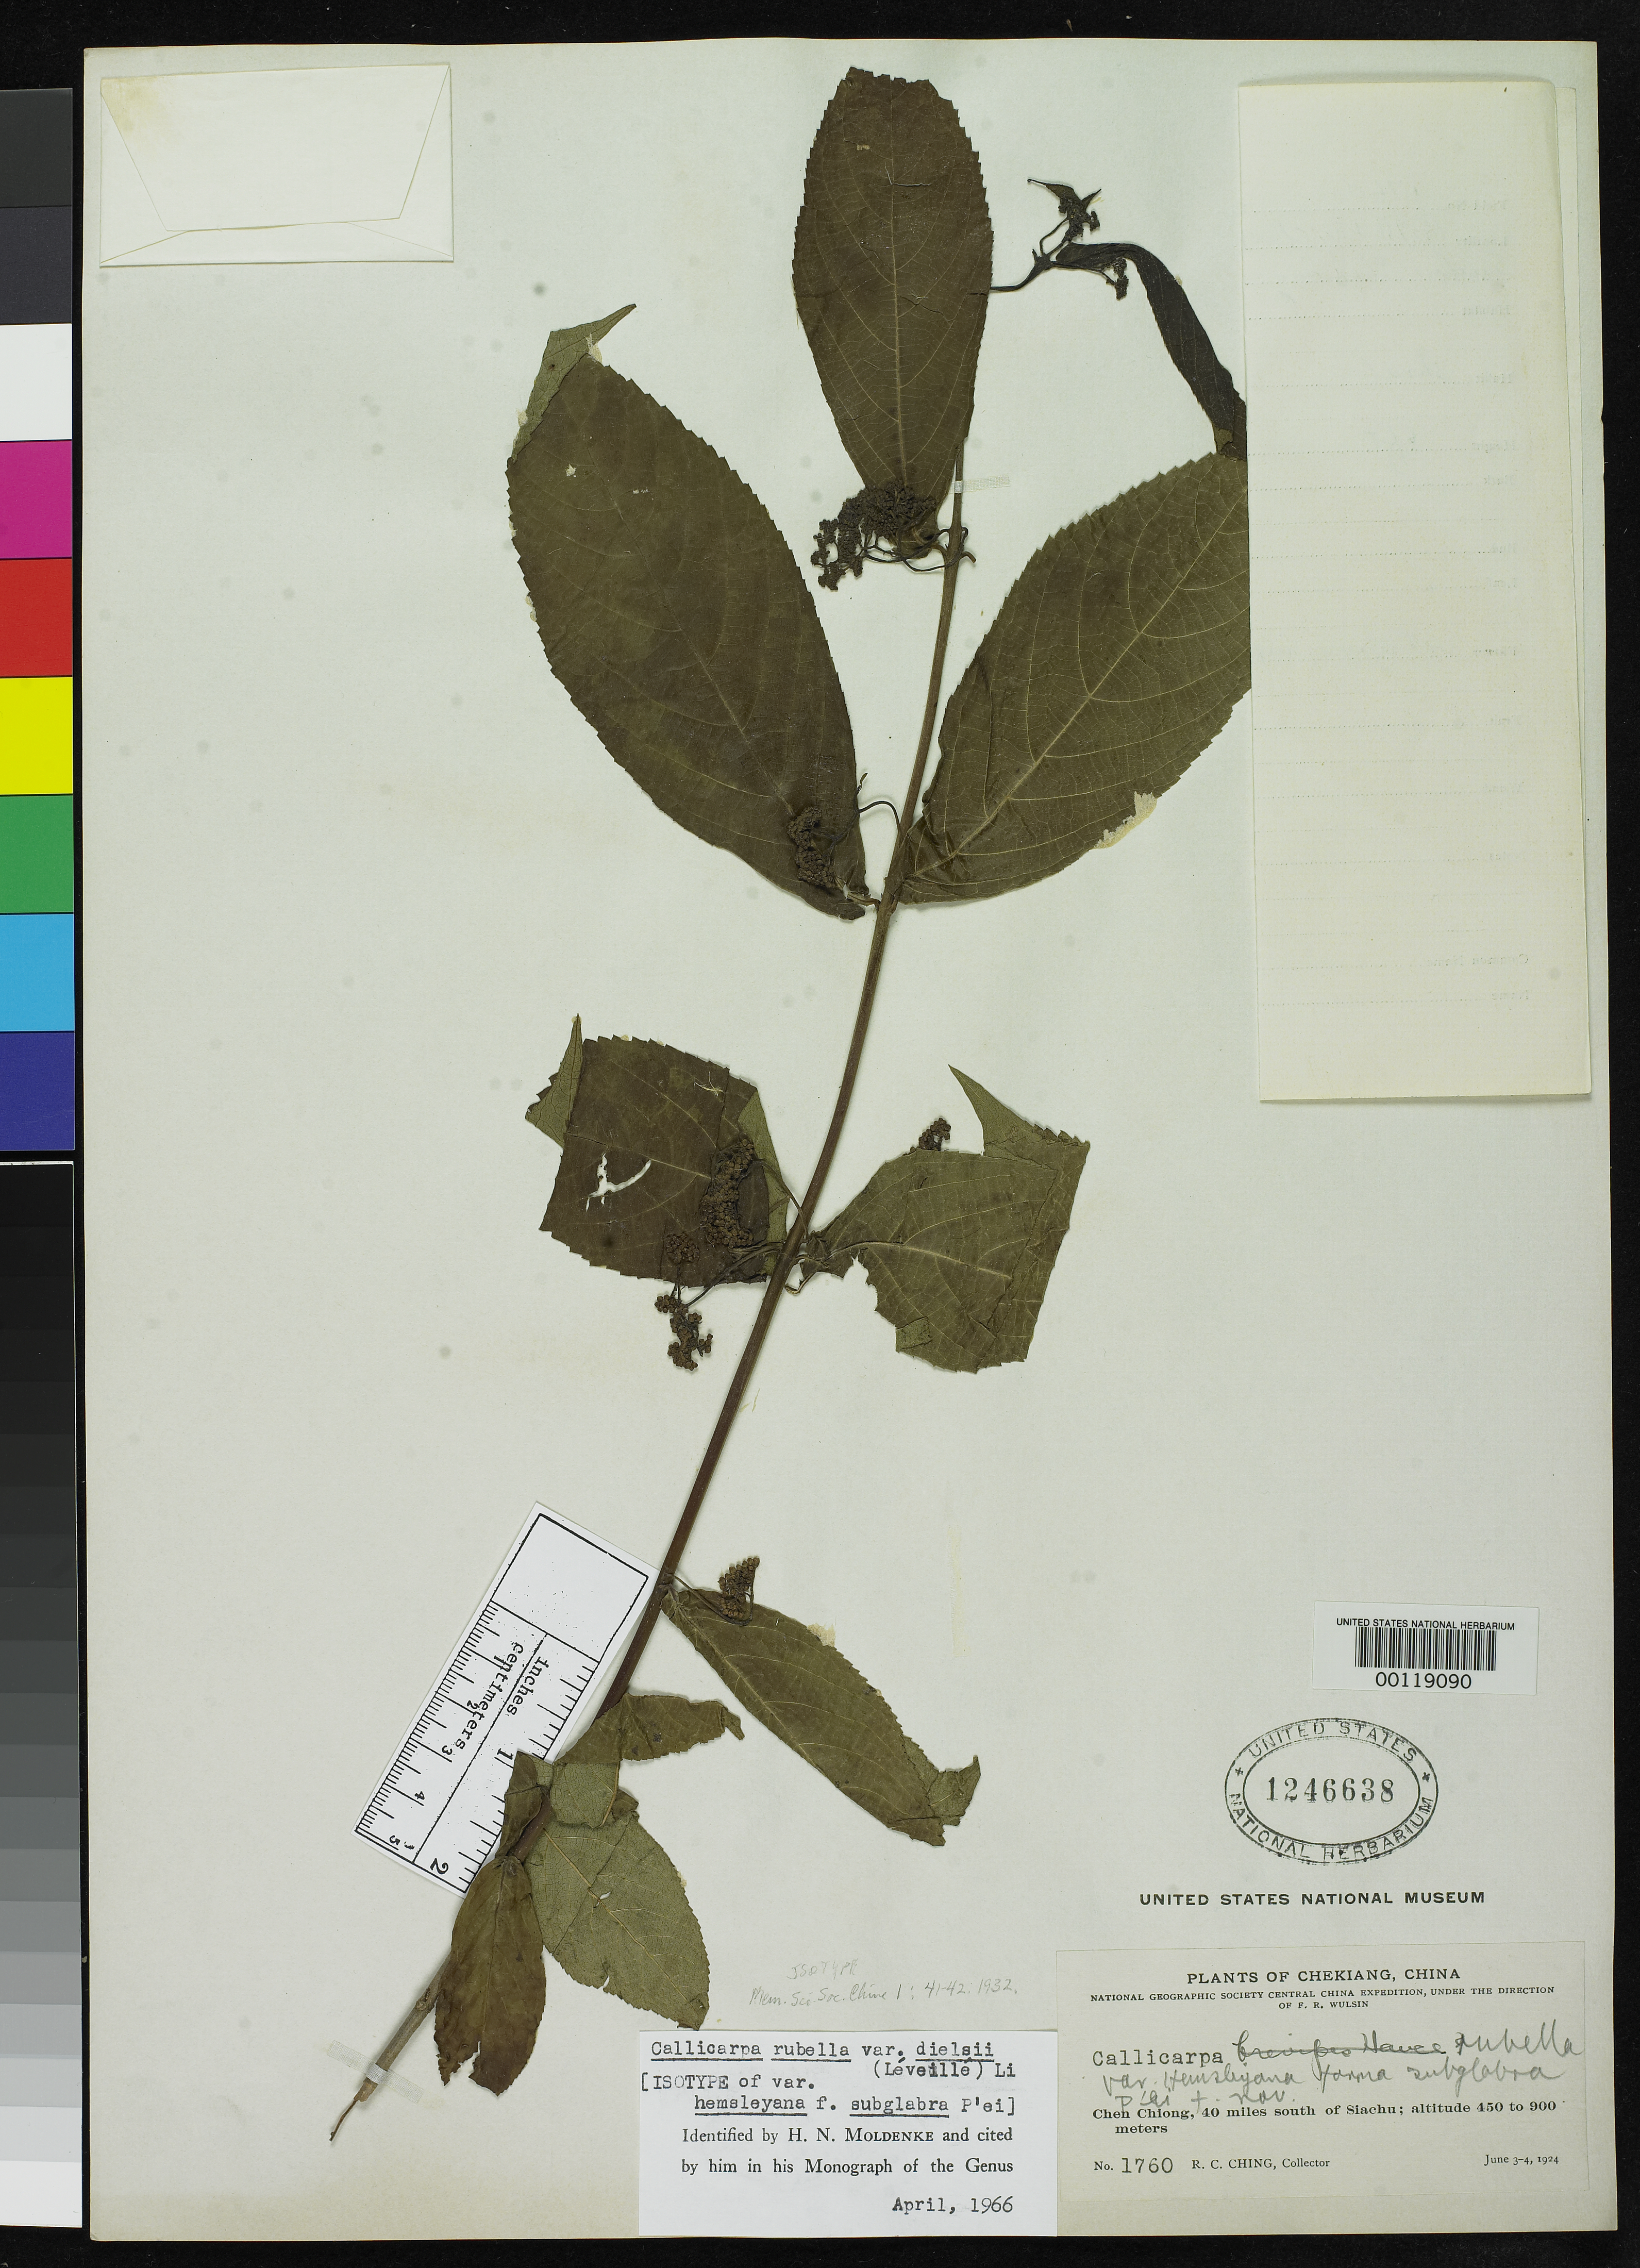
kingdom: Plantae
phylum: Tracheophyta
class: Magnoliopsida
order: Lamiales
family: Lamiaceae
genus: Callicarpa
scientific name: Callicarpa rubella f. subglabra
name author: C. P'ei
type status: Isotype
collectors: R. C. Ching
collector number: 1760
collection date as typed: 30 Jun 1924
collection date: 1924-06-30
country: China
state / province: Zhejiang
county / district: Chen Chiong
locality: Siachu, 40 mi. South.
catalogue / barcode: US 1246638